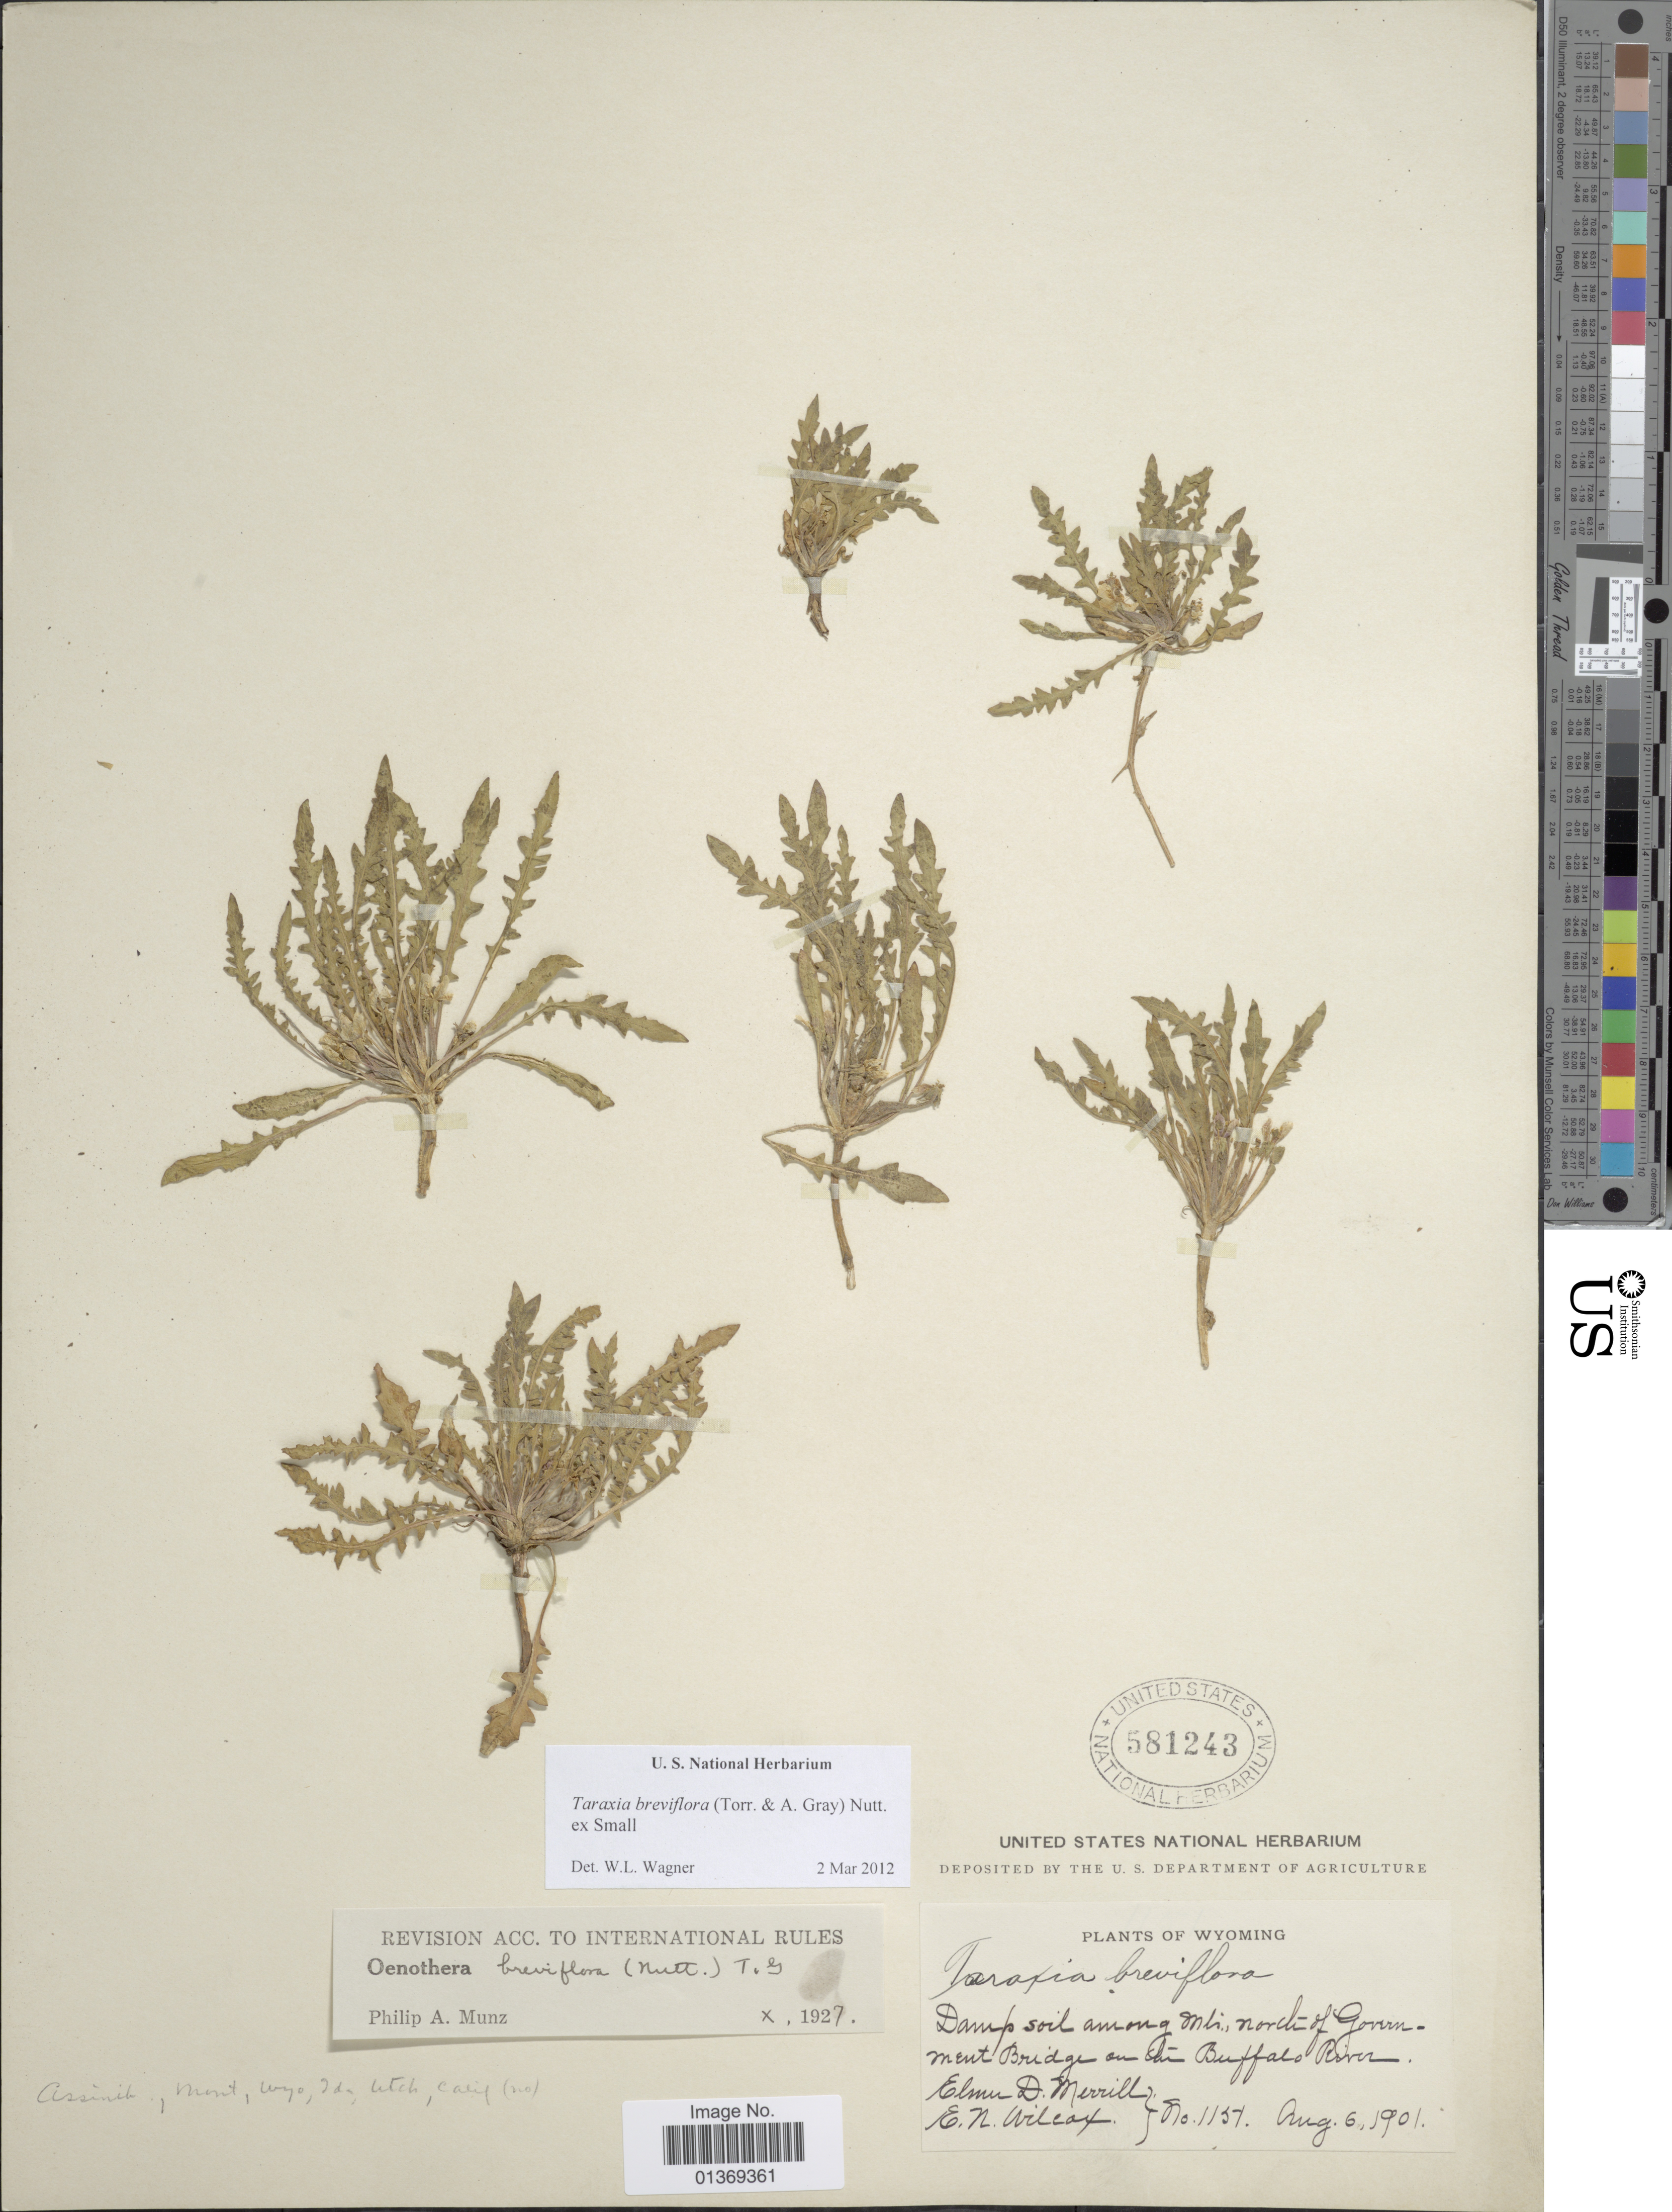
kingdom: Plantae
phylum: Tracheophyta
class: Magnoliopsida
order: Myrtales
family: Onagraceae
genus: Taraxia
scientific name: Taraxia breviflora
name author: (Torr. & A. Gray) Nutt. ex Small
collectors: E. D. Merrill & E. Wilcox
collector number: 1151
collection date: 1901-08-06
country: United States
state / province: Wyoming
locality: Damp soil among mts.; north of Government Bridge on the Buffalo River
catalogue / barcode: US 581243